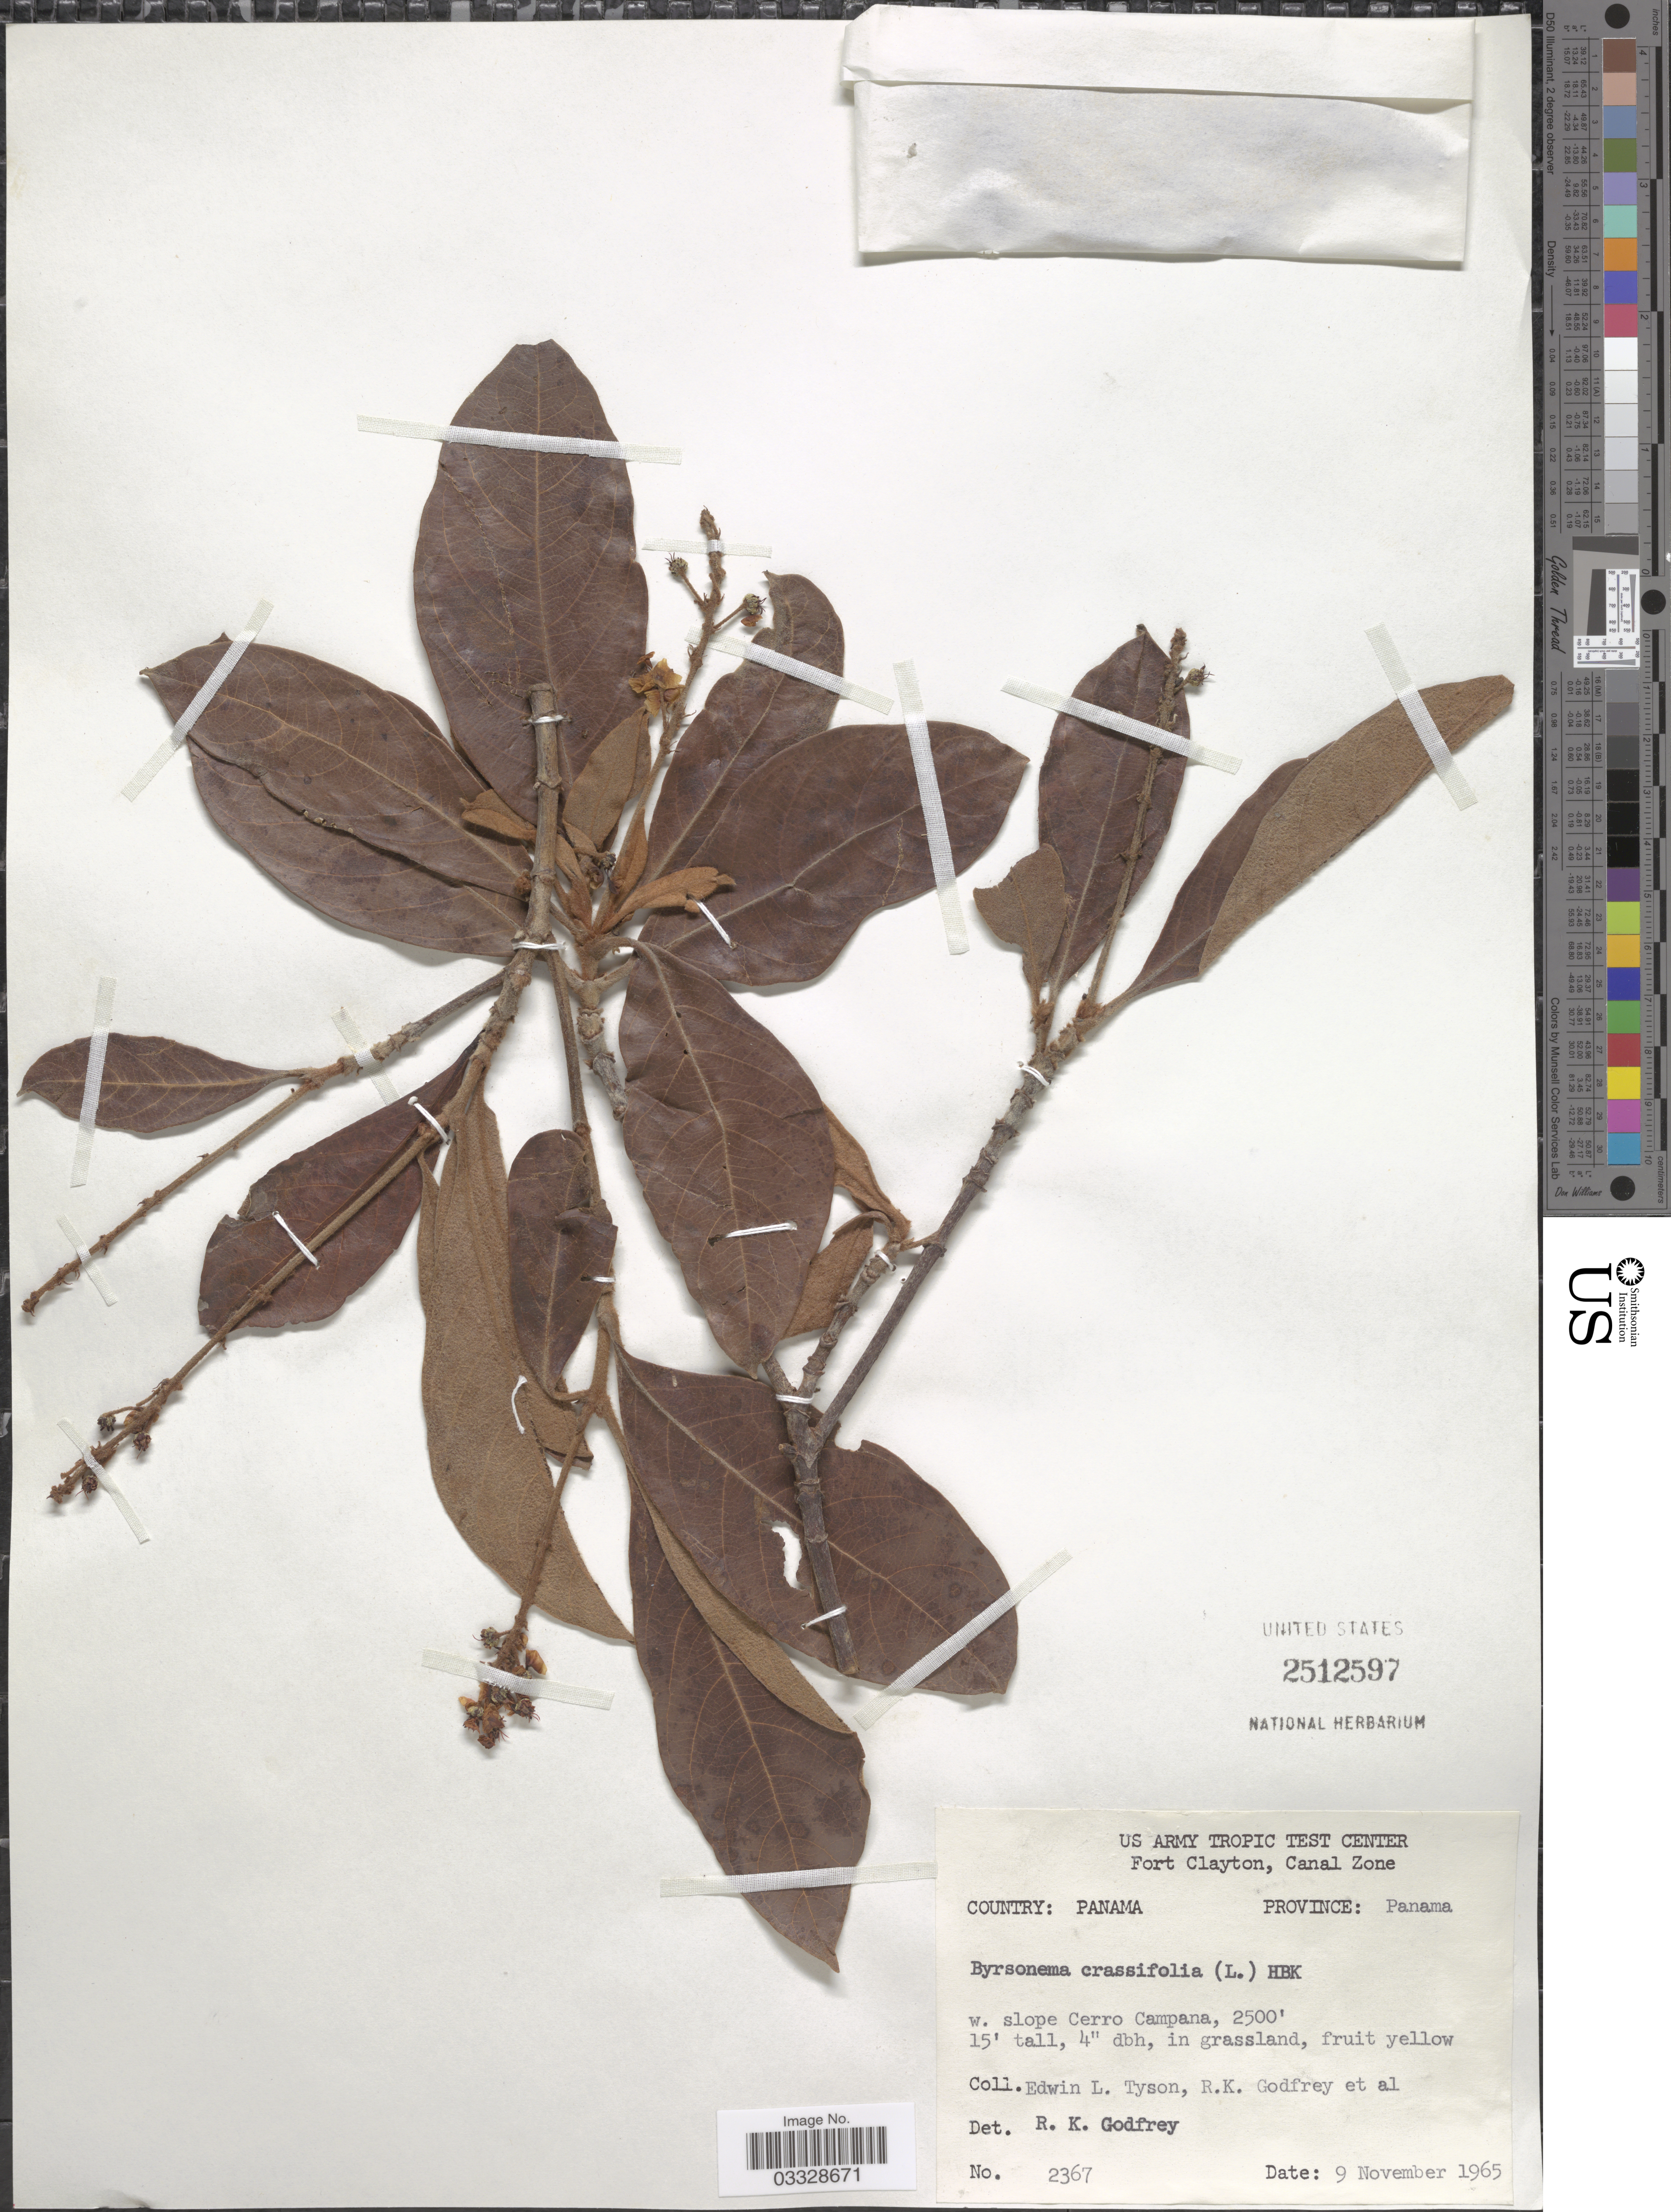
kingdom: Plantae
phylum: Tracheophyta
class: Magnoliopsida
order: Malpighiales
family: Malpighiaceae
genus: Byrsonima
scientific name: Byrsonima crassifolia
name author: (L.) Kunth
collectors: E. L. Tyson, R. K. Godfrey & et al.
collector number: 2367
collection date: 1965-11-09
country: Panama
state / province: Panamá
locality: W. slope Cerro Campana.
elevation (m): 762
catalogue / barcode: US 2512597